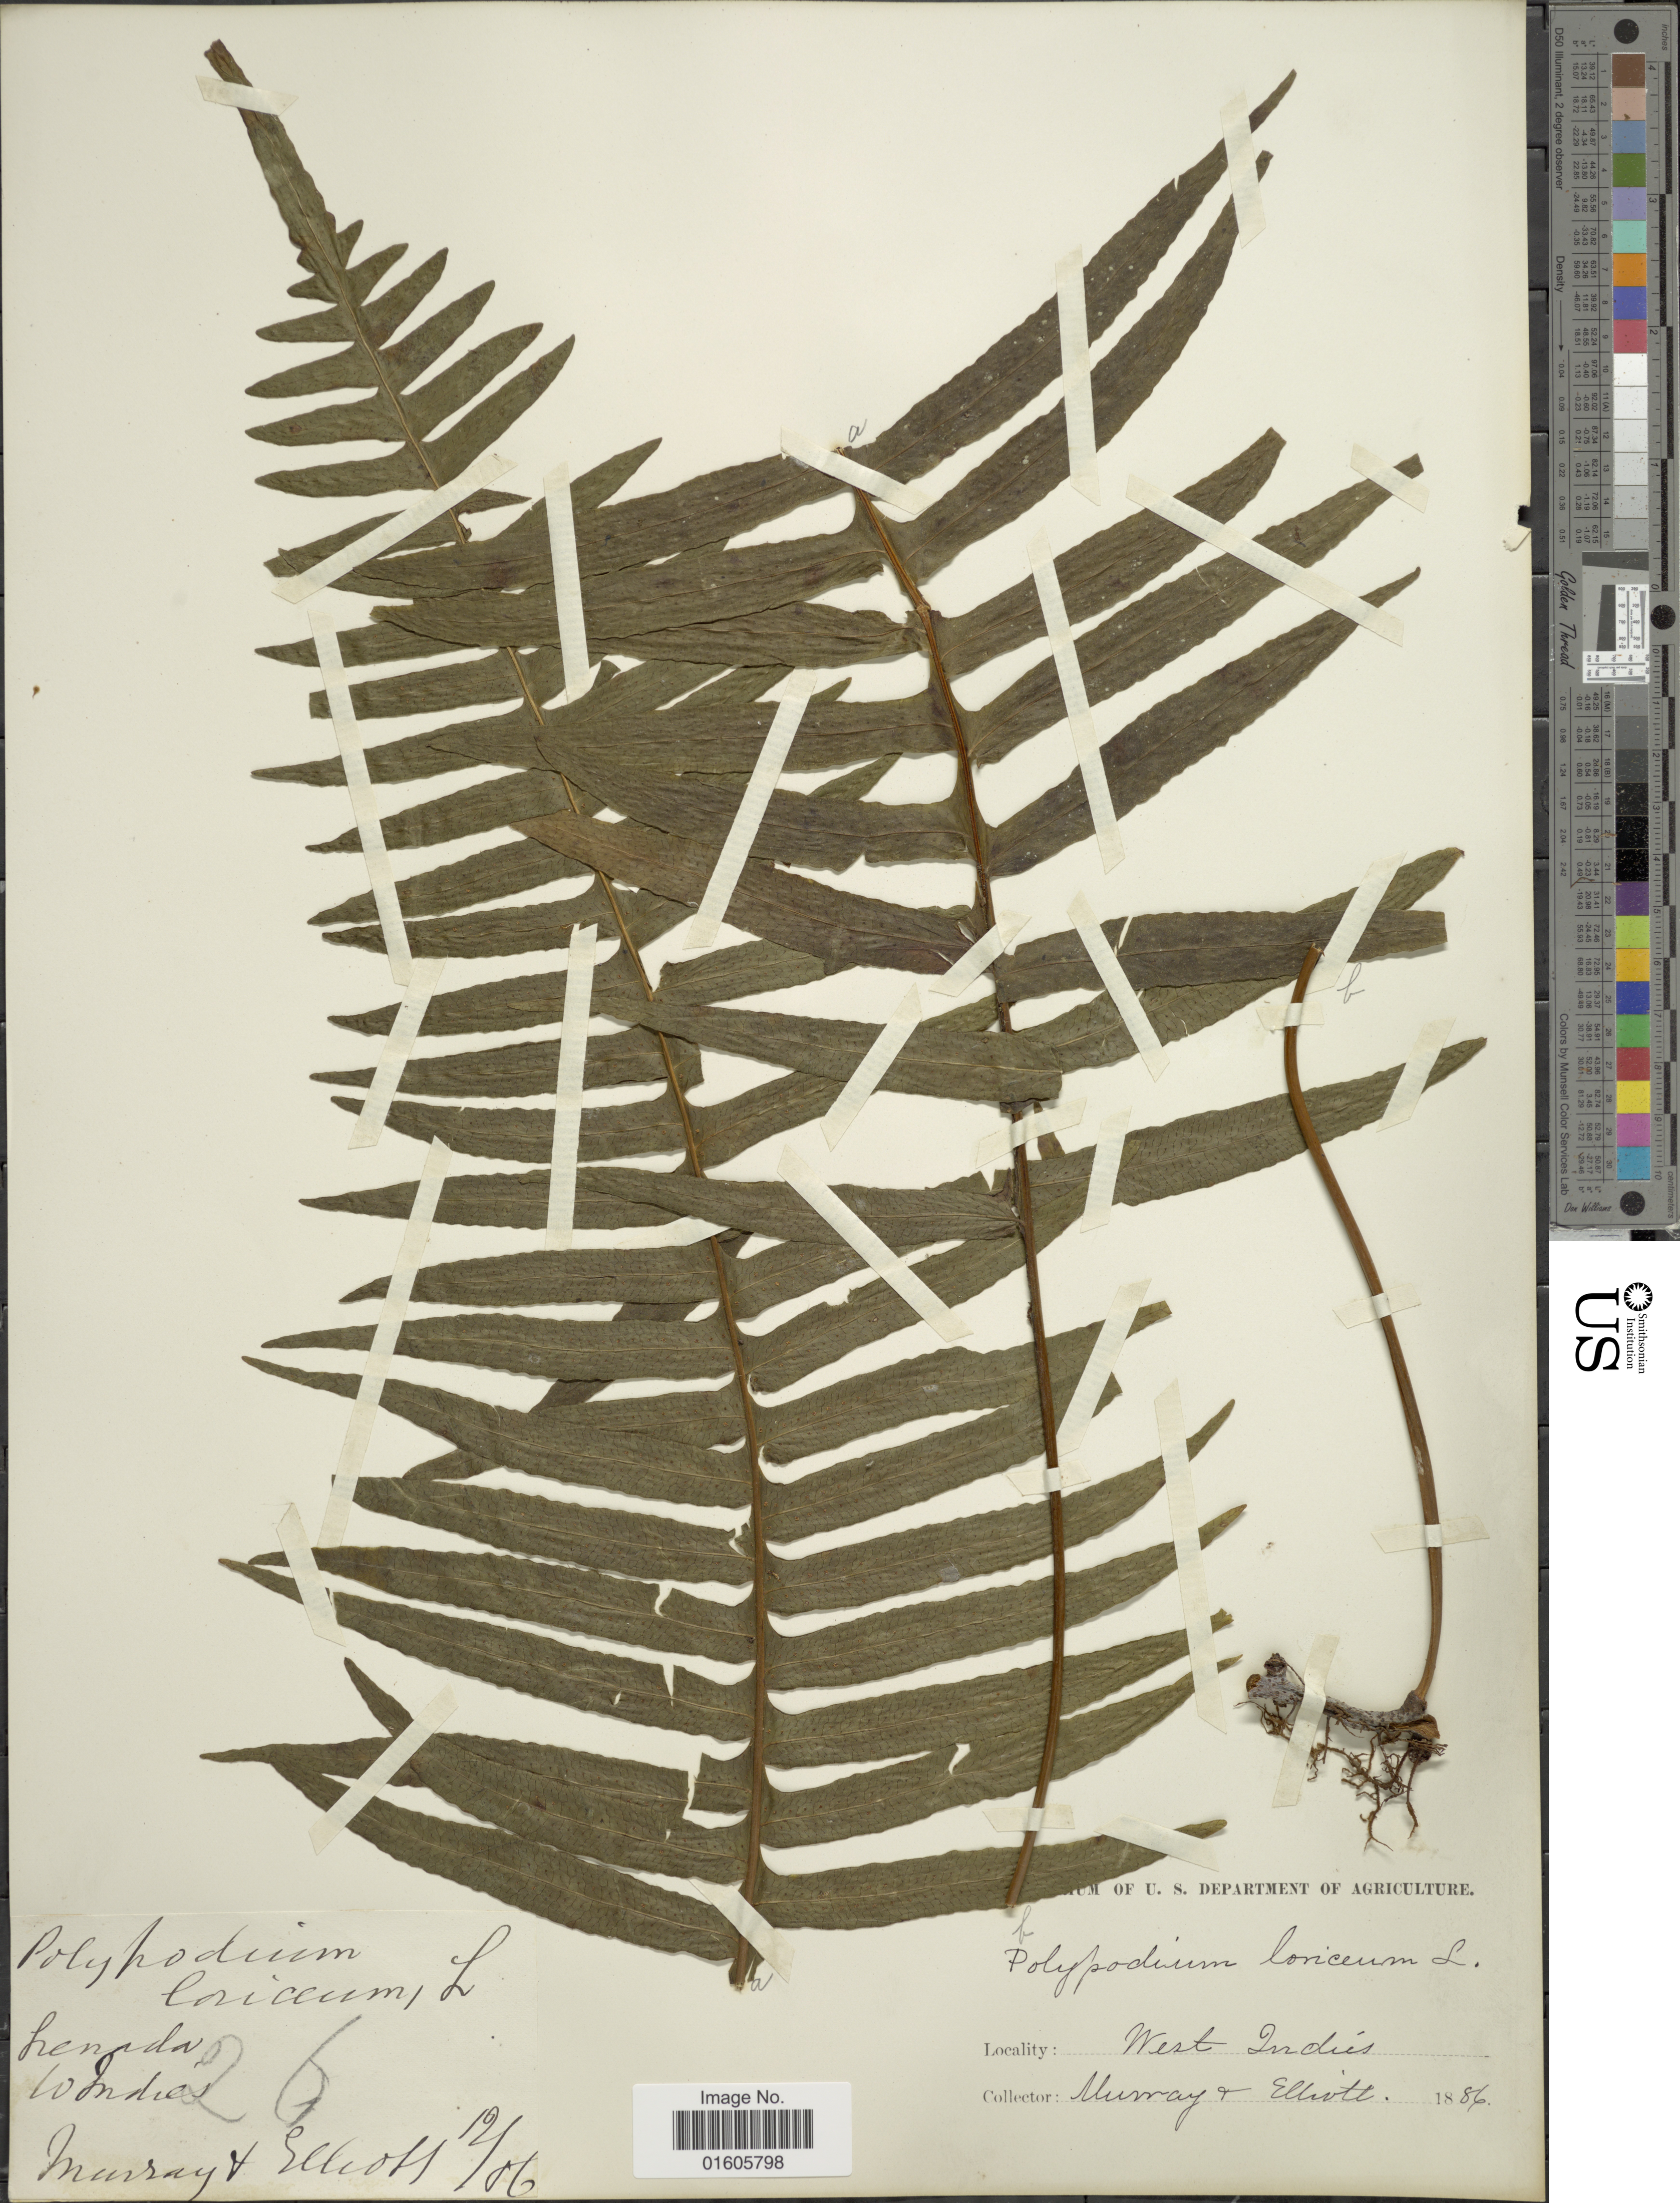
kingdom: Plantae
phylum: Tracheophyta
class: Polypodiopsida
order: Polypodiales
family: Polypodiaceae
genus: Serpocaulon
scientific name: Serpocaulon loriceum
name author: (L.) A.R. Sm.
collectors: Murray, -- & Elliot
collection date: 1886-12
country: Grenada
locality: West Indies.